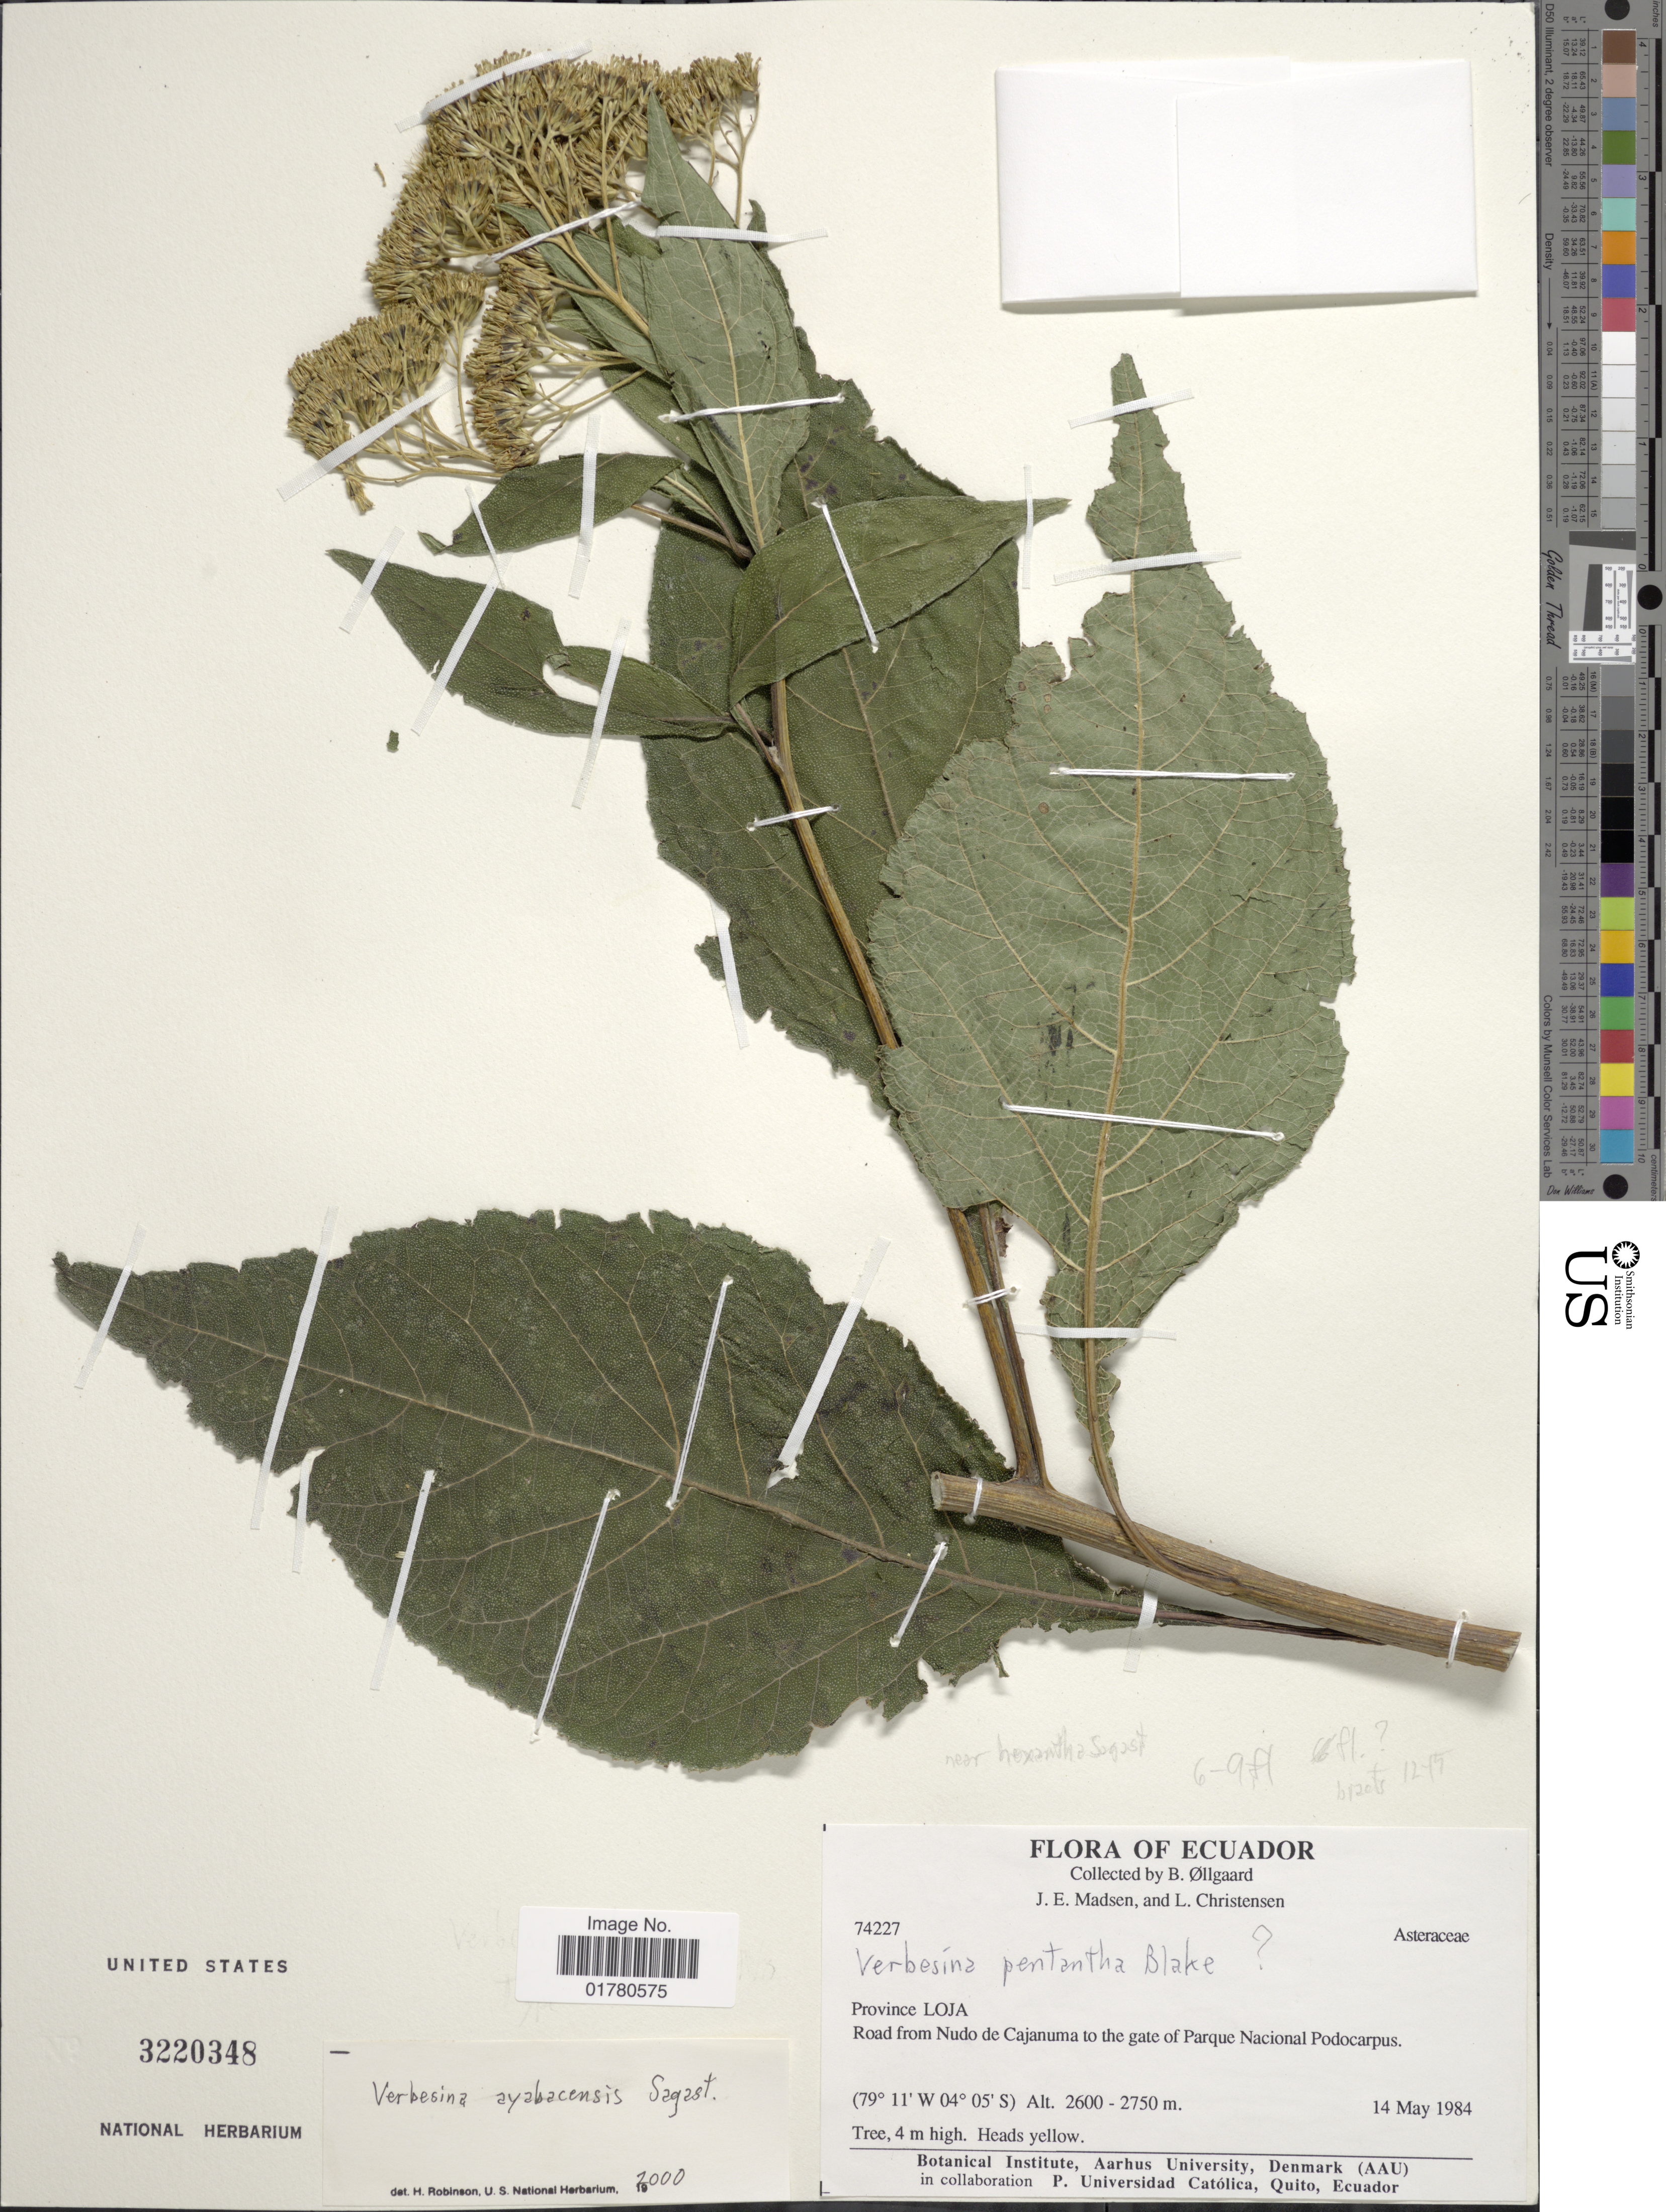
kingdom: Plantae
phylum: Tracheophyta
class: Magnoliopsida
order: Asterales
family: Asteraceae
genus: Verbesina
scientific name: Verbesina ayabacensis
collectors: B. Øllgaard, J. E. Madsen & L. Christensen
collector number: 7427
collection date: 1984-05-14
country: Ecuador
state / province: Loja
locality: Road from Nudo de Cajanuma to the gate of Parque Nacional Podocarpus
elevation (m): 2600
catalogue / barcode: US 3220348